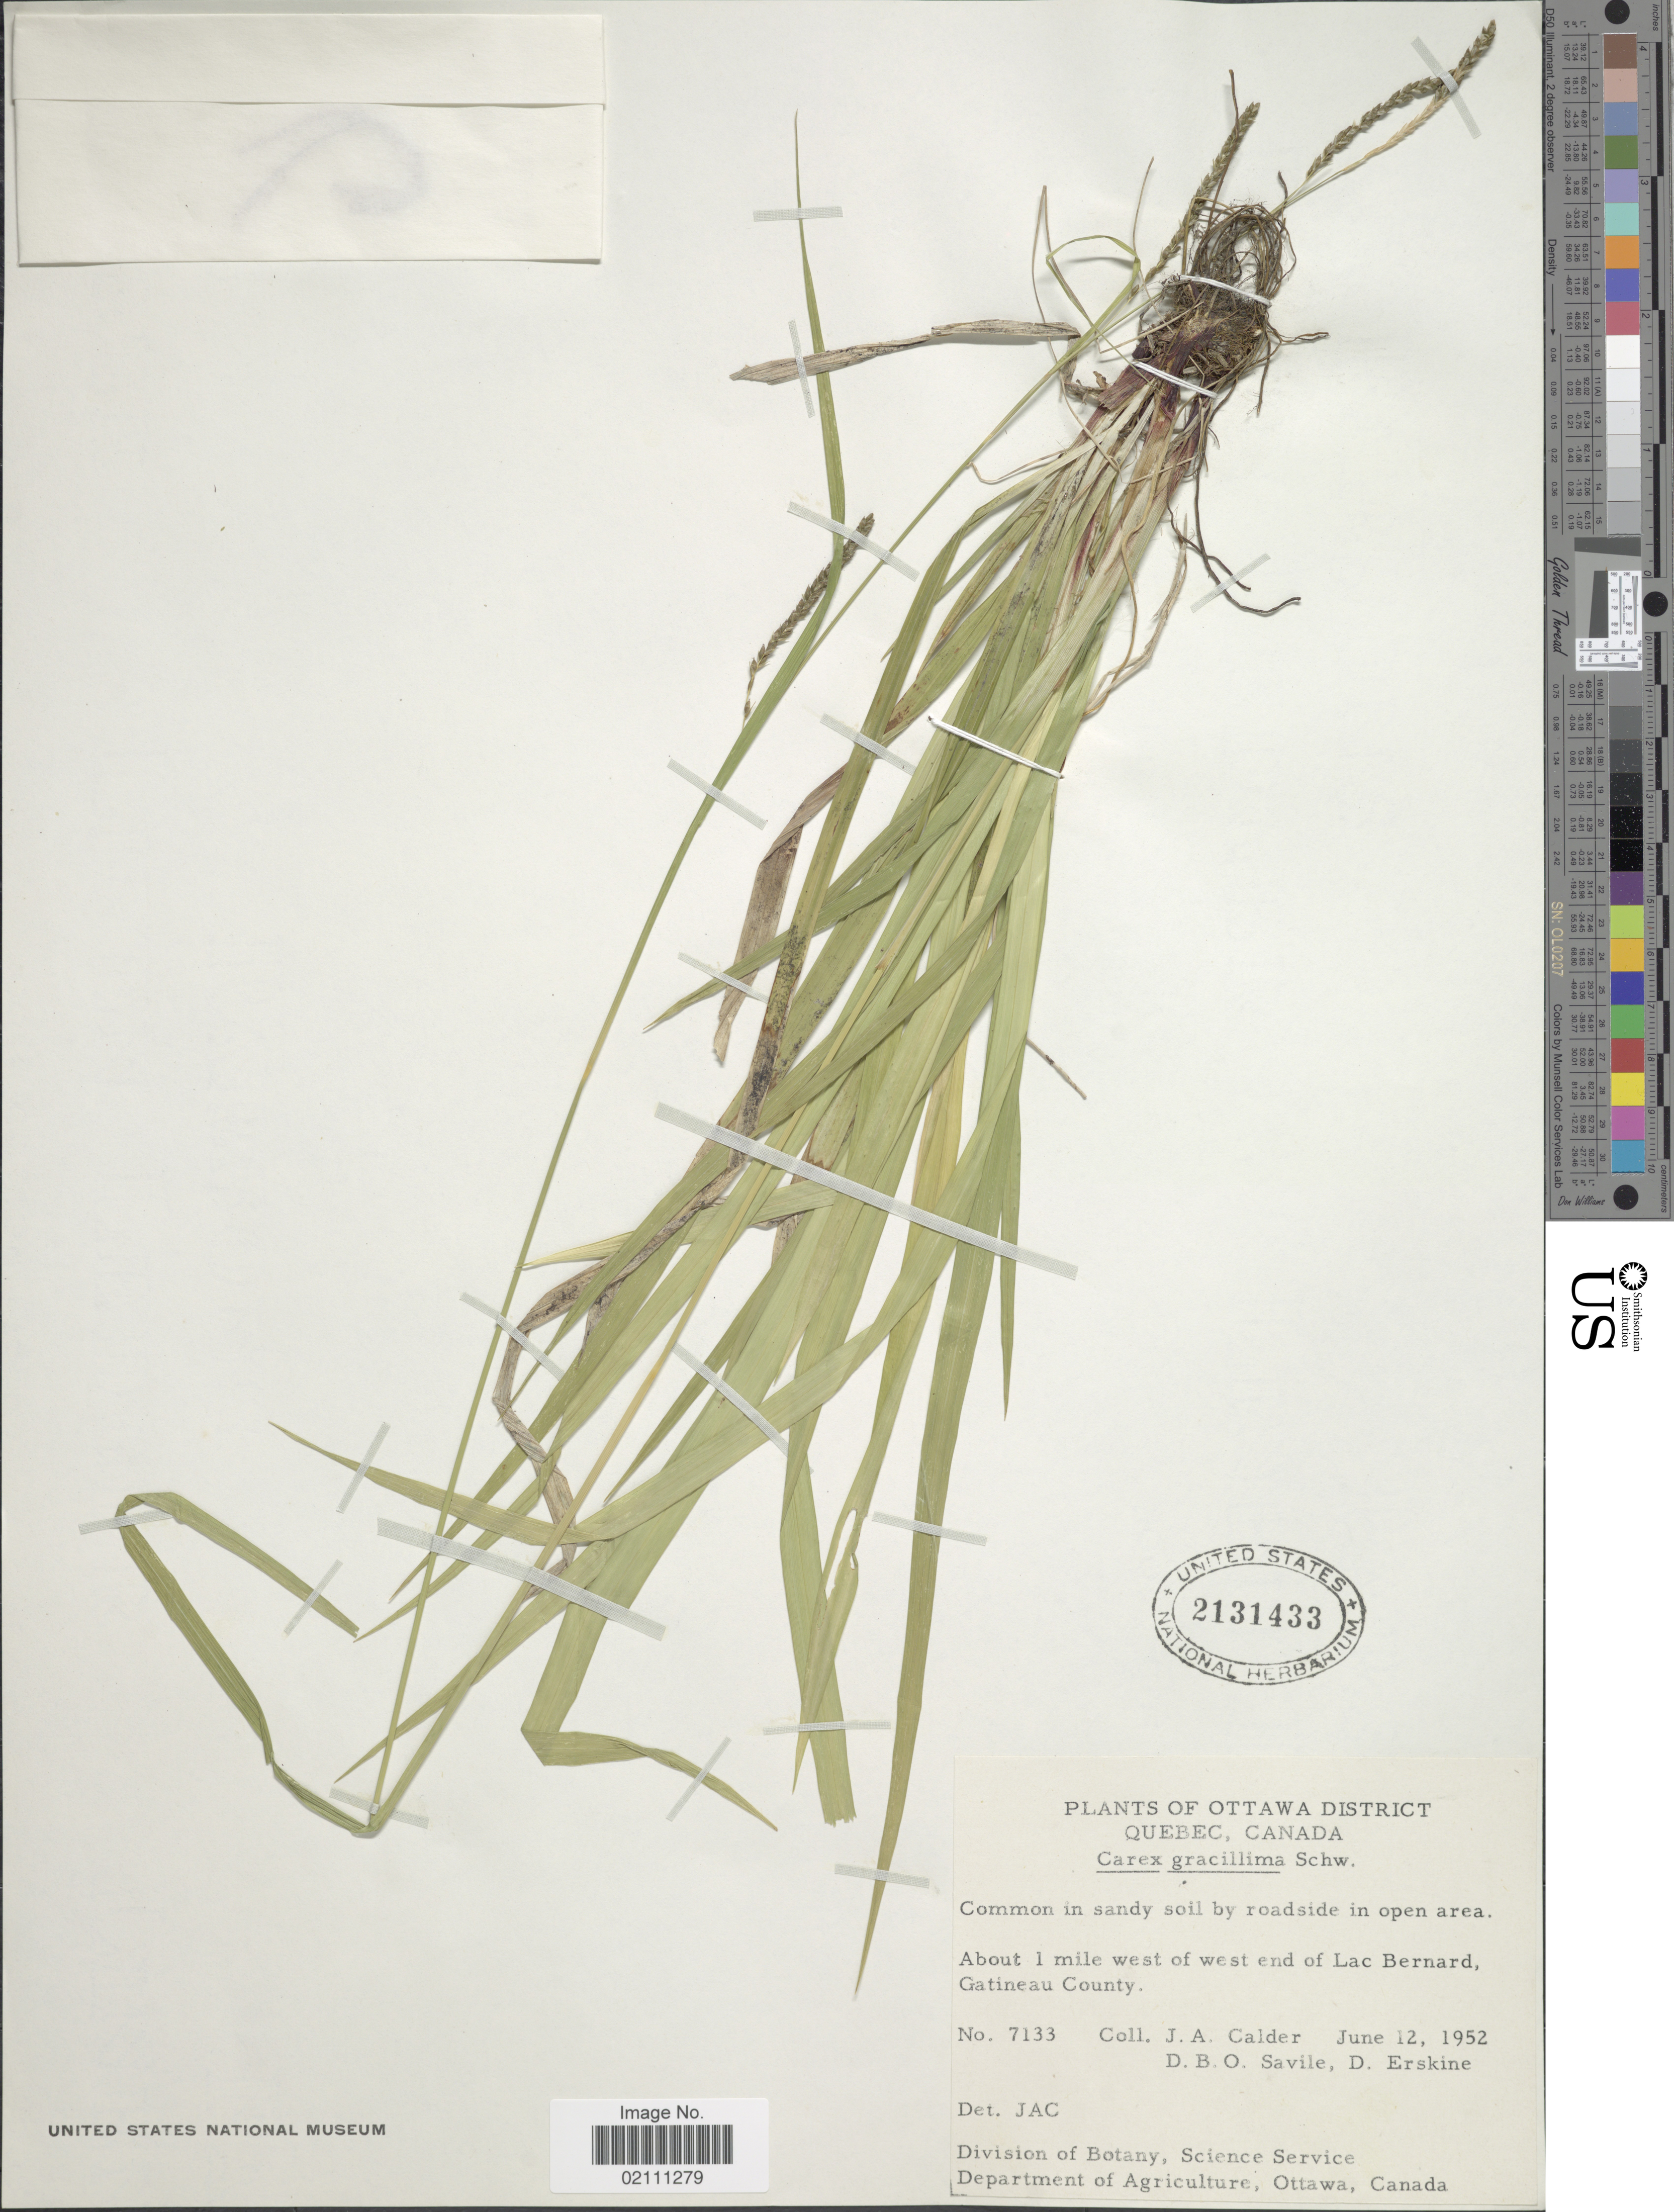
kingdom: Plantae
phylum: Tracheophyta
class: Liliopsida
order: Poales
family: Cyperaceae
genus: Carex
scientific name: Carex gracillima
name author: Schwein.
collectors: J. A. Calder, D. Savile & D. Erskine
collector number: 7133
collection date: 1952-06-12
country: Canada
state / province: Quebec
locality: Ottawa District, common in sandy soil by roadside in open area, about 1 mile west of west end of Lac Bernard, Gatineau County.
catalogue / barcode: US 2131433